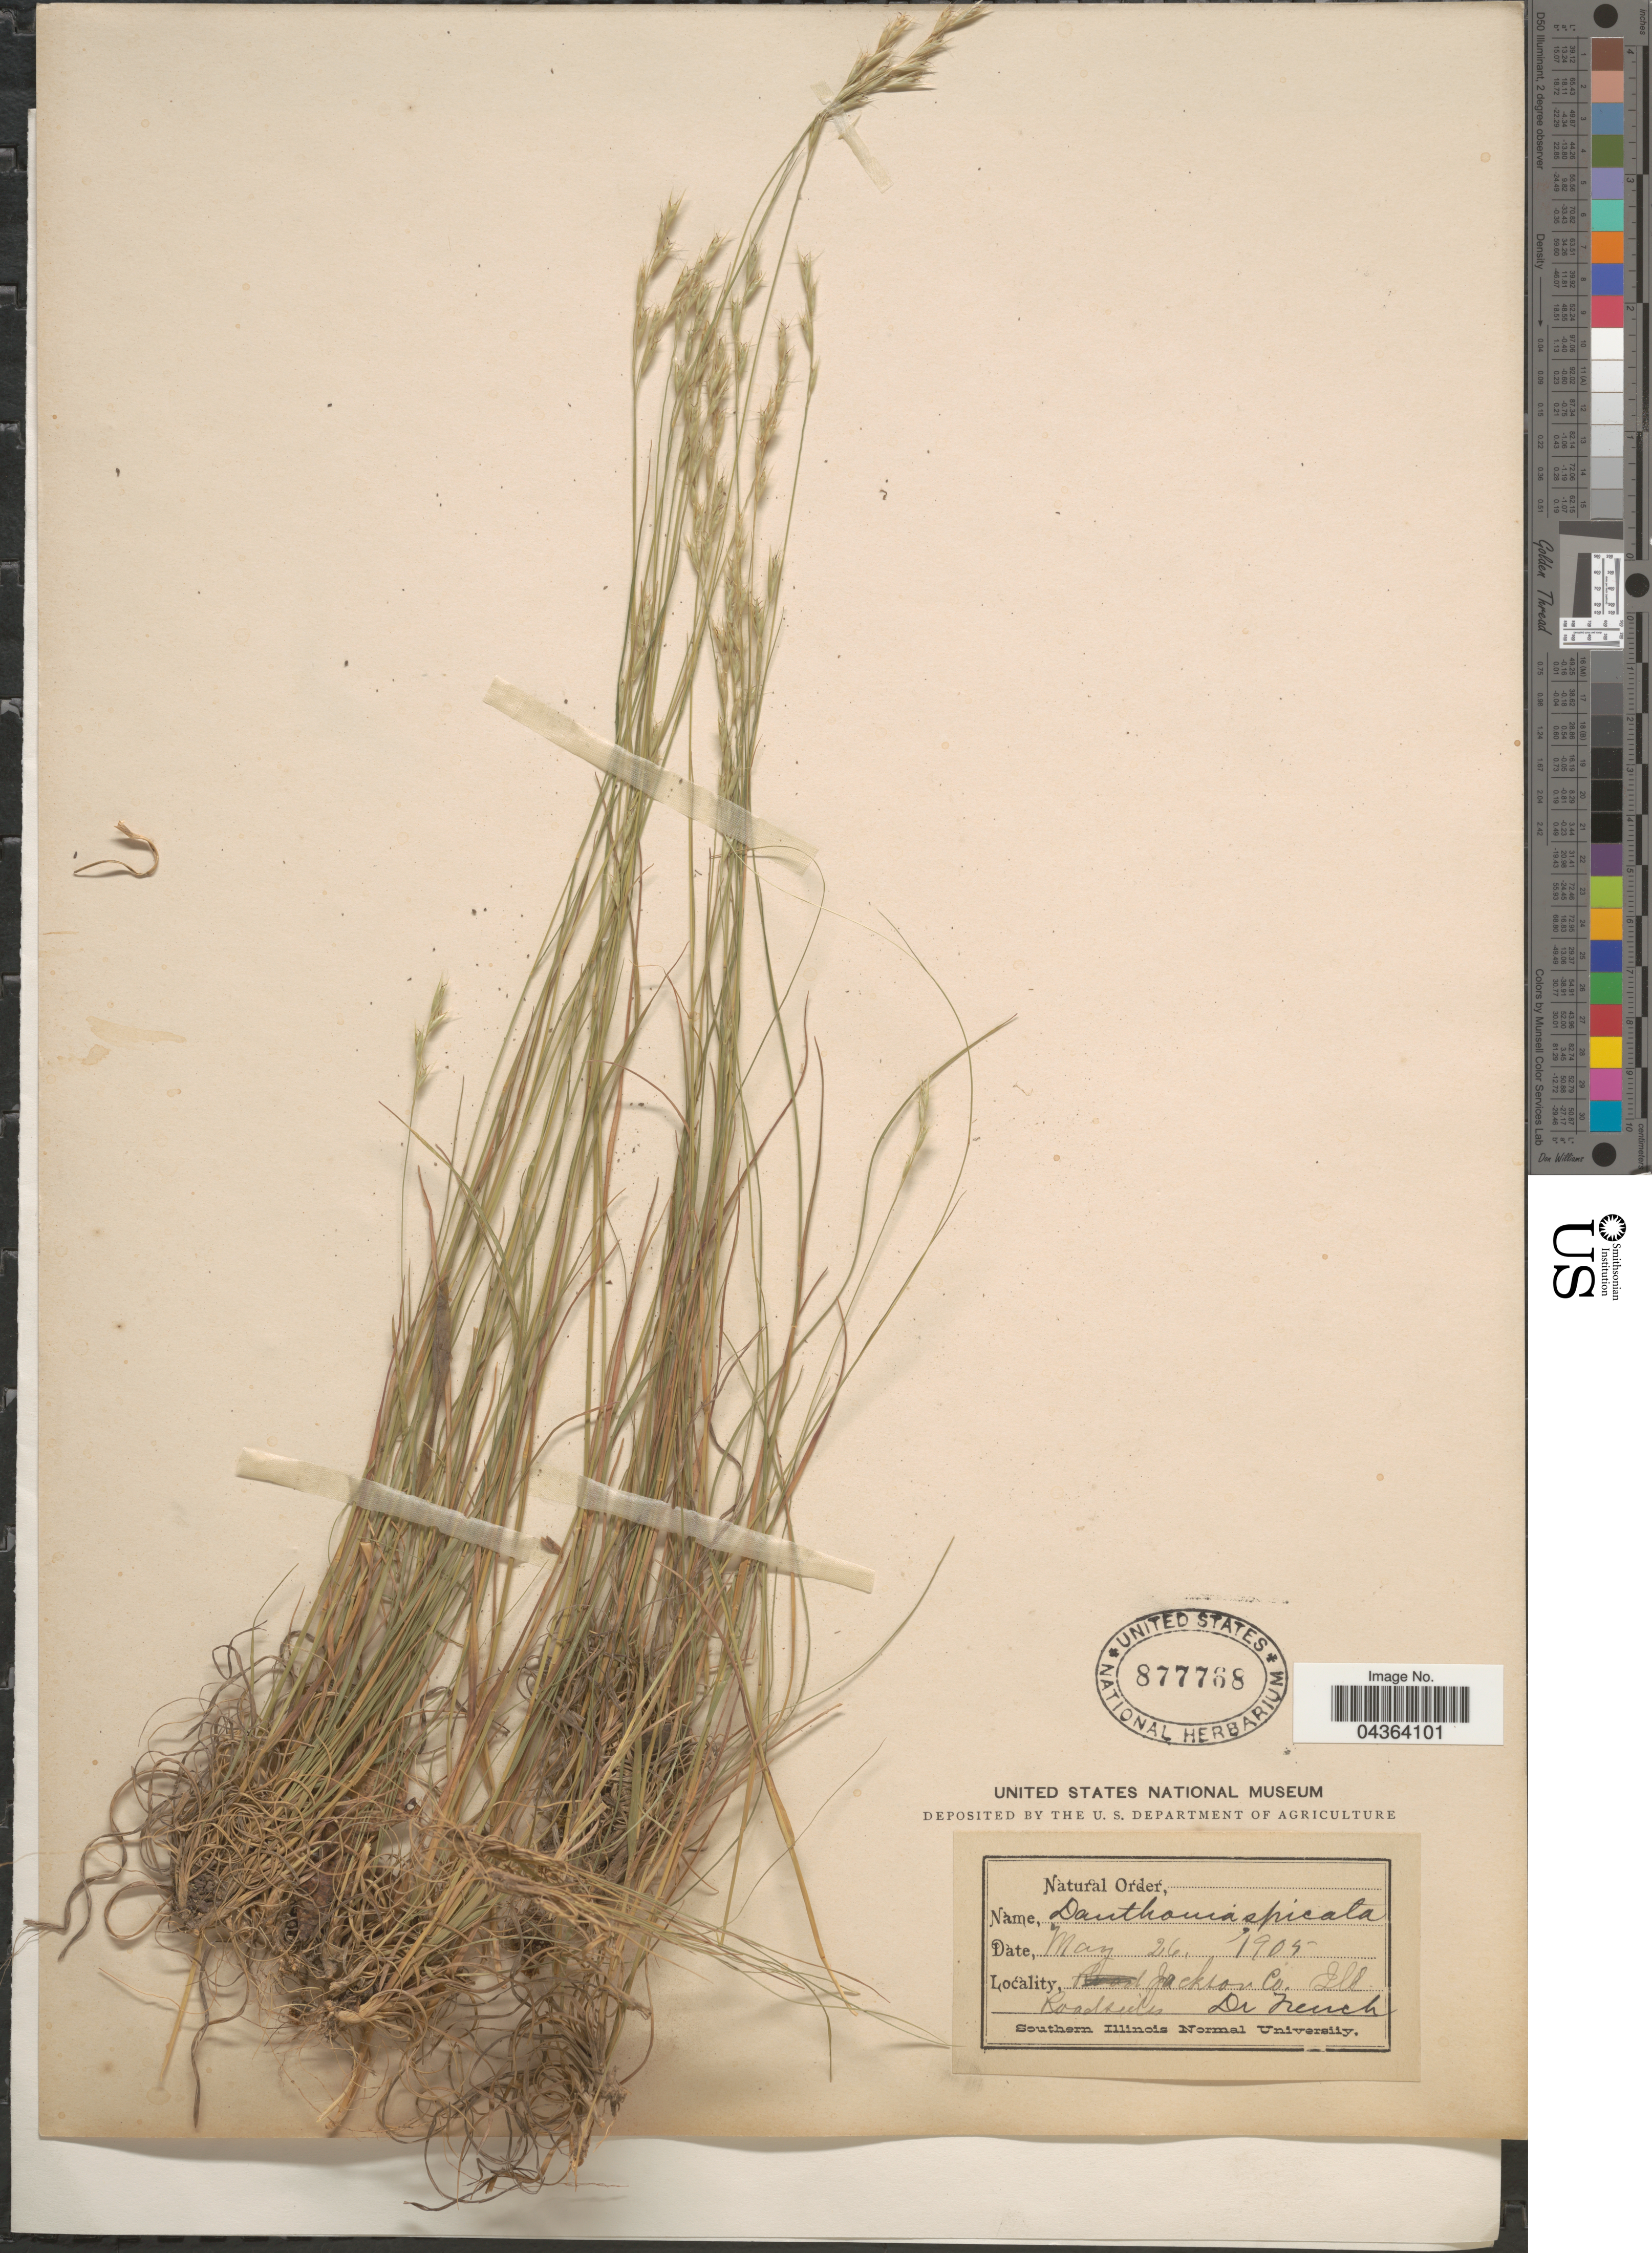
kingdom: Plantae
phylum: Tracheophyta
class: Liliopsida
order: Poales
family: Poaceae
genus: Danthonia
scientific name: Danthonia spicata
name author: (L.) P. Beauv. ex Roem. & Schult.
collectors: French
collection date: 1905-05-26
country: United States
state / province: Illinois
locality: Jackson Co.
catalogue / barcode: US 877768